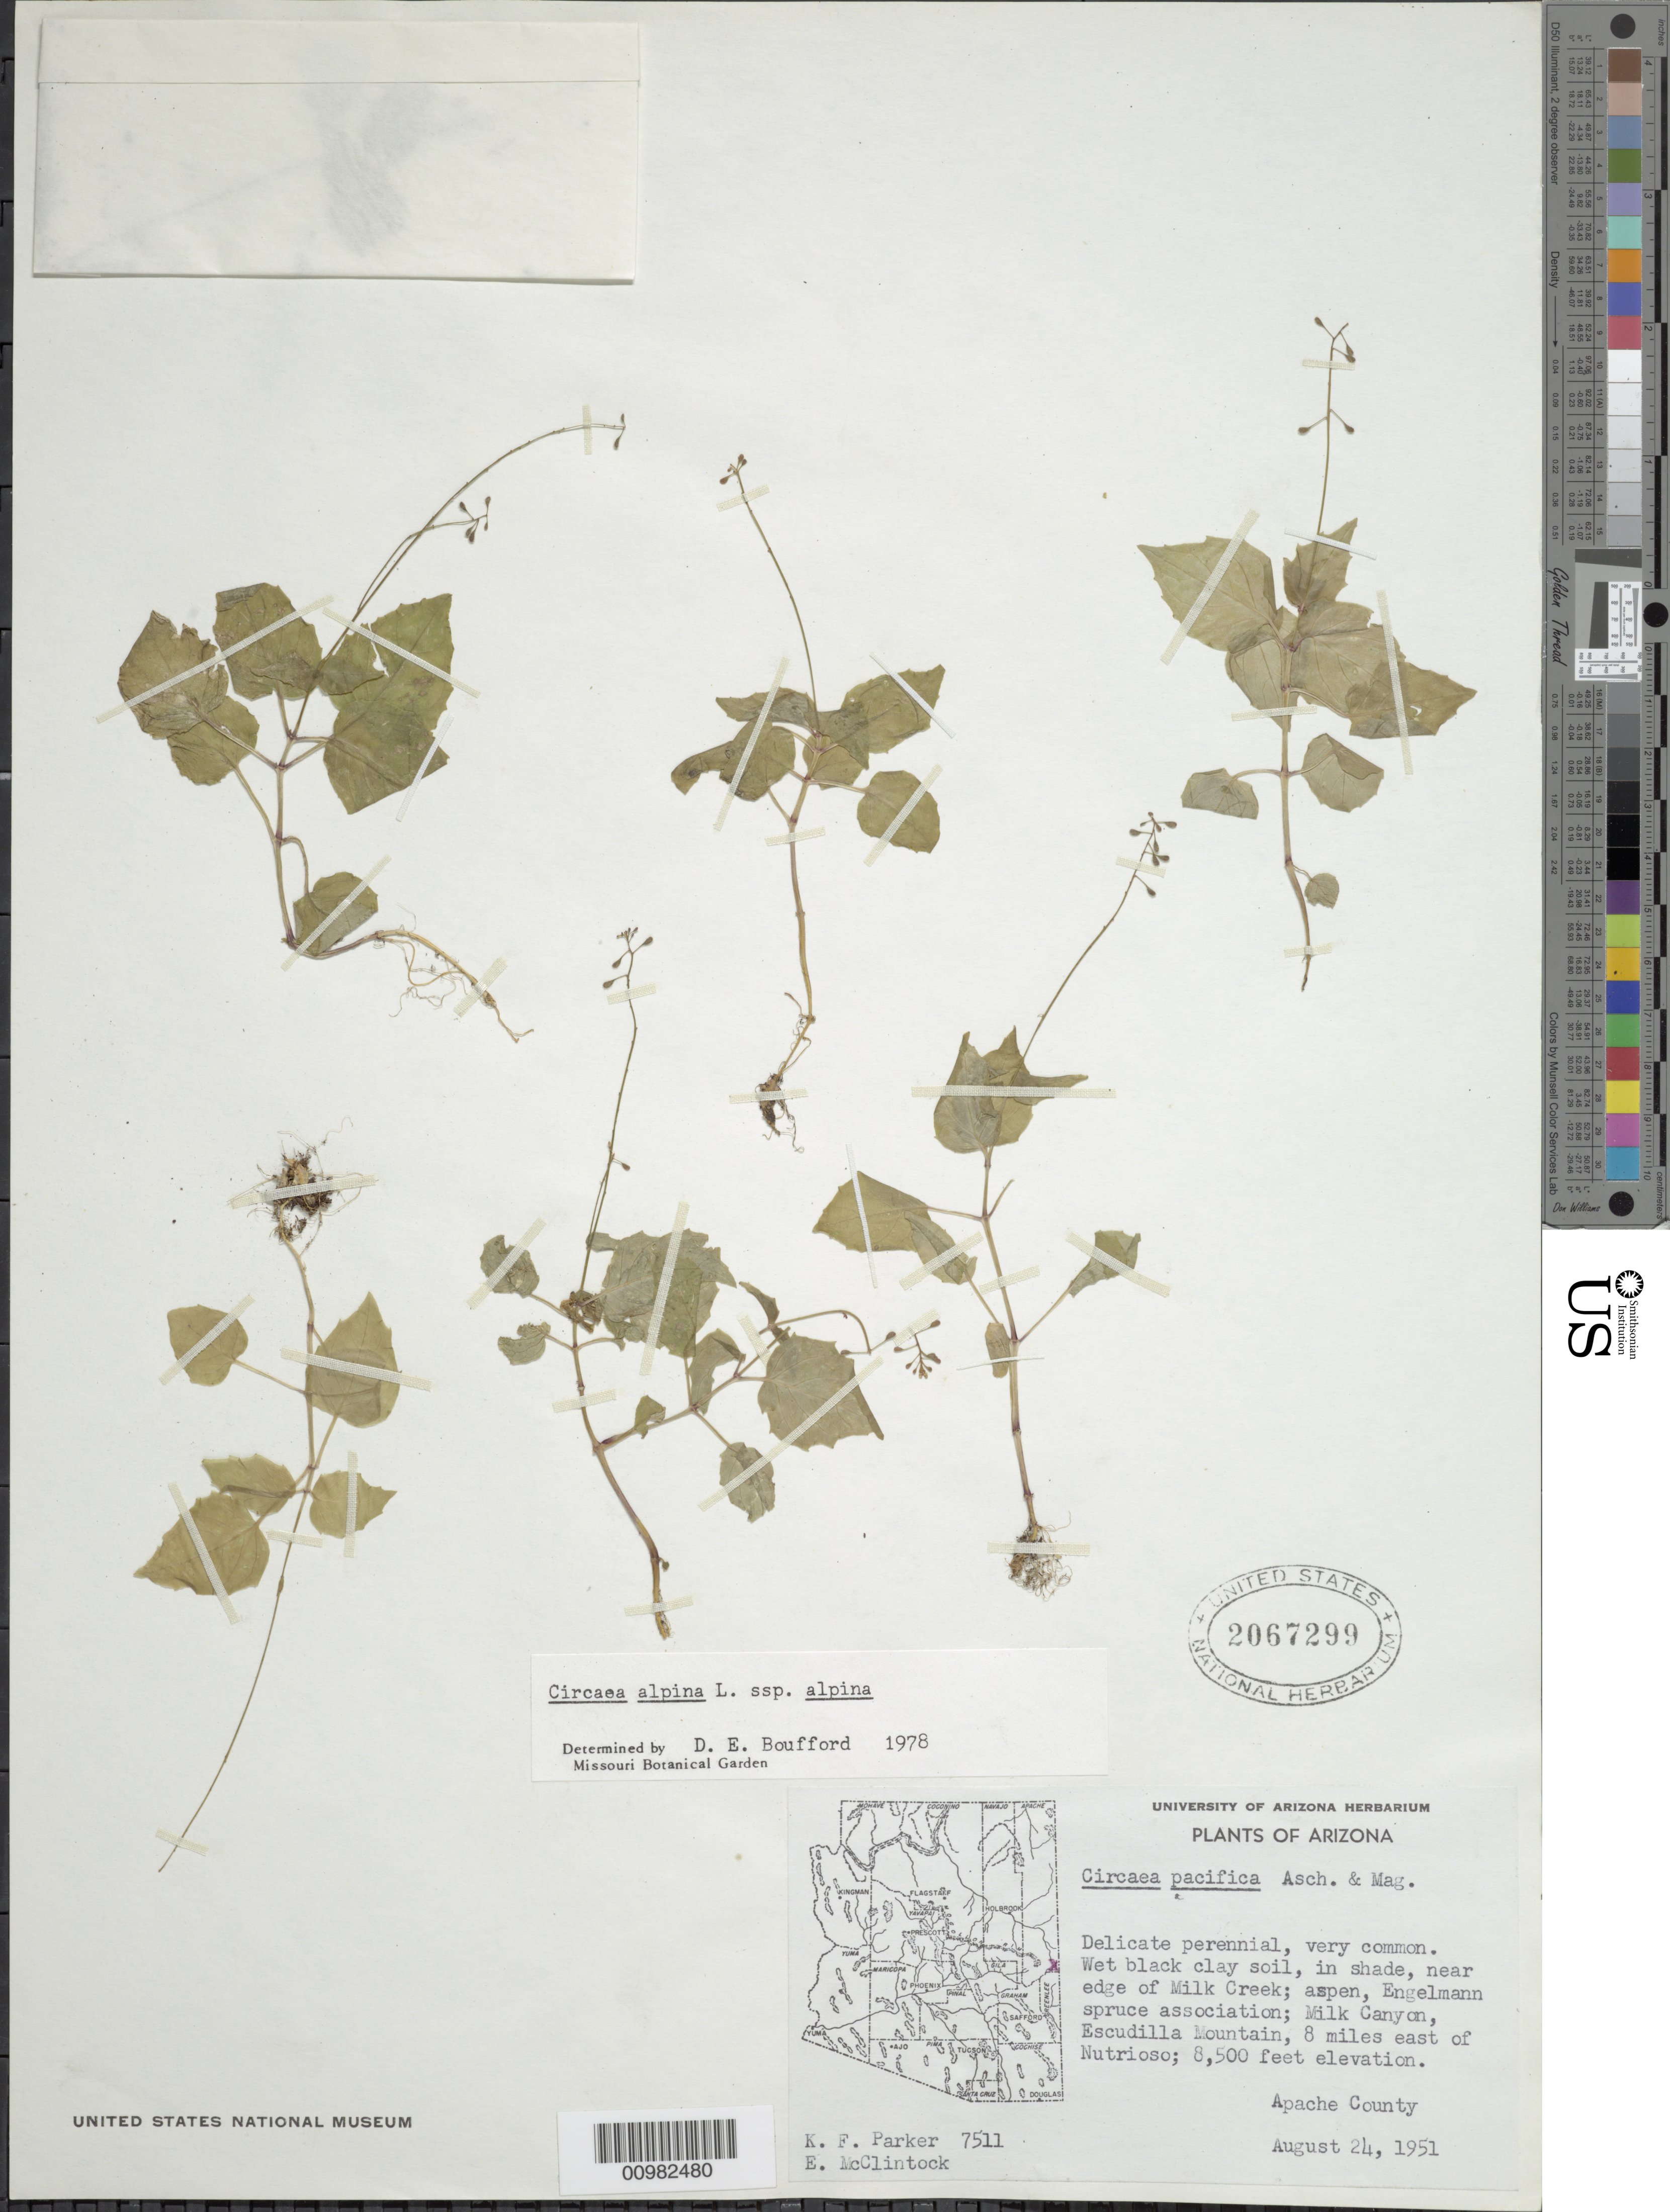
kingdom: Plantae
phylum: Tracheophyta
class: Magnoliopsida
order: Myrtales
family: Onagraceae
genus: Circaea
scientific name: Circaea alpina subsp. alpina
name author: L.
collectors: K. F. Parker & E. McClintock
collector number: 7511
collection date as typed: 24 Aug 1951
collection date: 1951-08-24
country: United States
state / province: Arizona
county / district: Apache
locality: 8 mi. E of Nutrioso; Escudilla Mts.; Milk Canyon; Milk Creek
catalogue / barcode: US 2067299